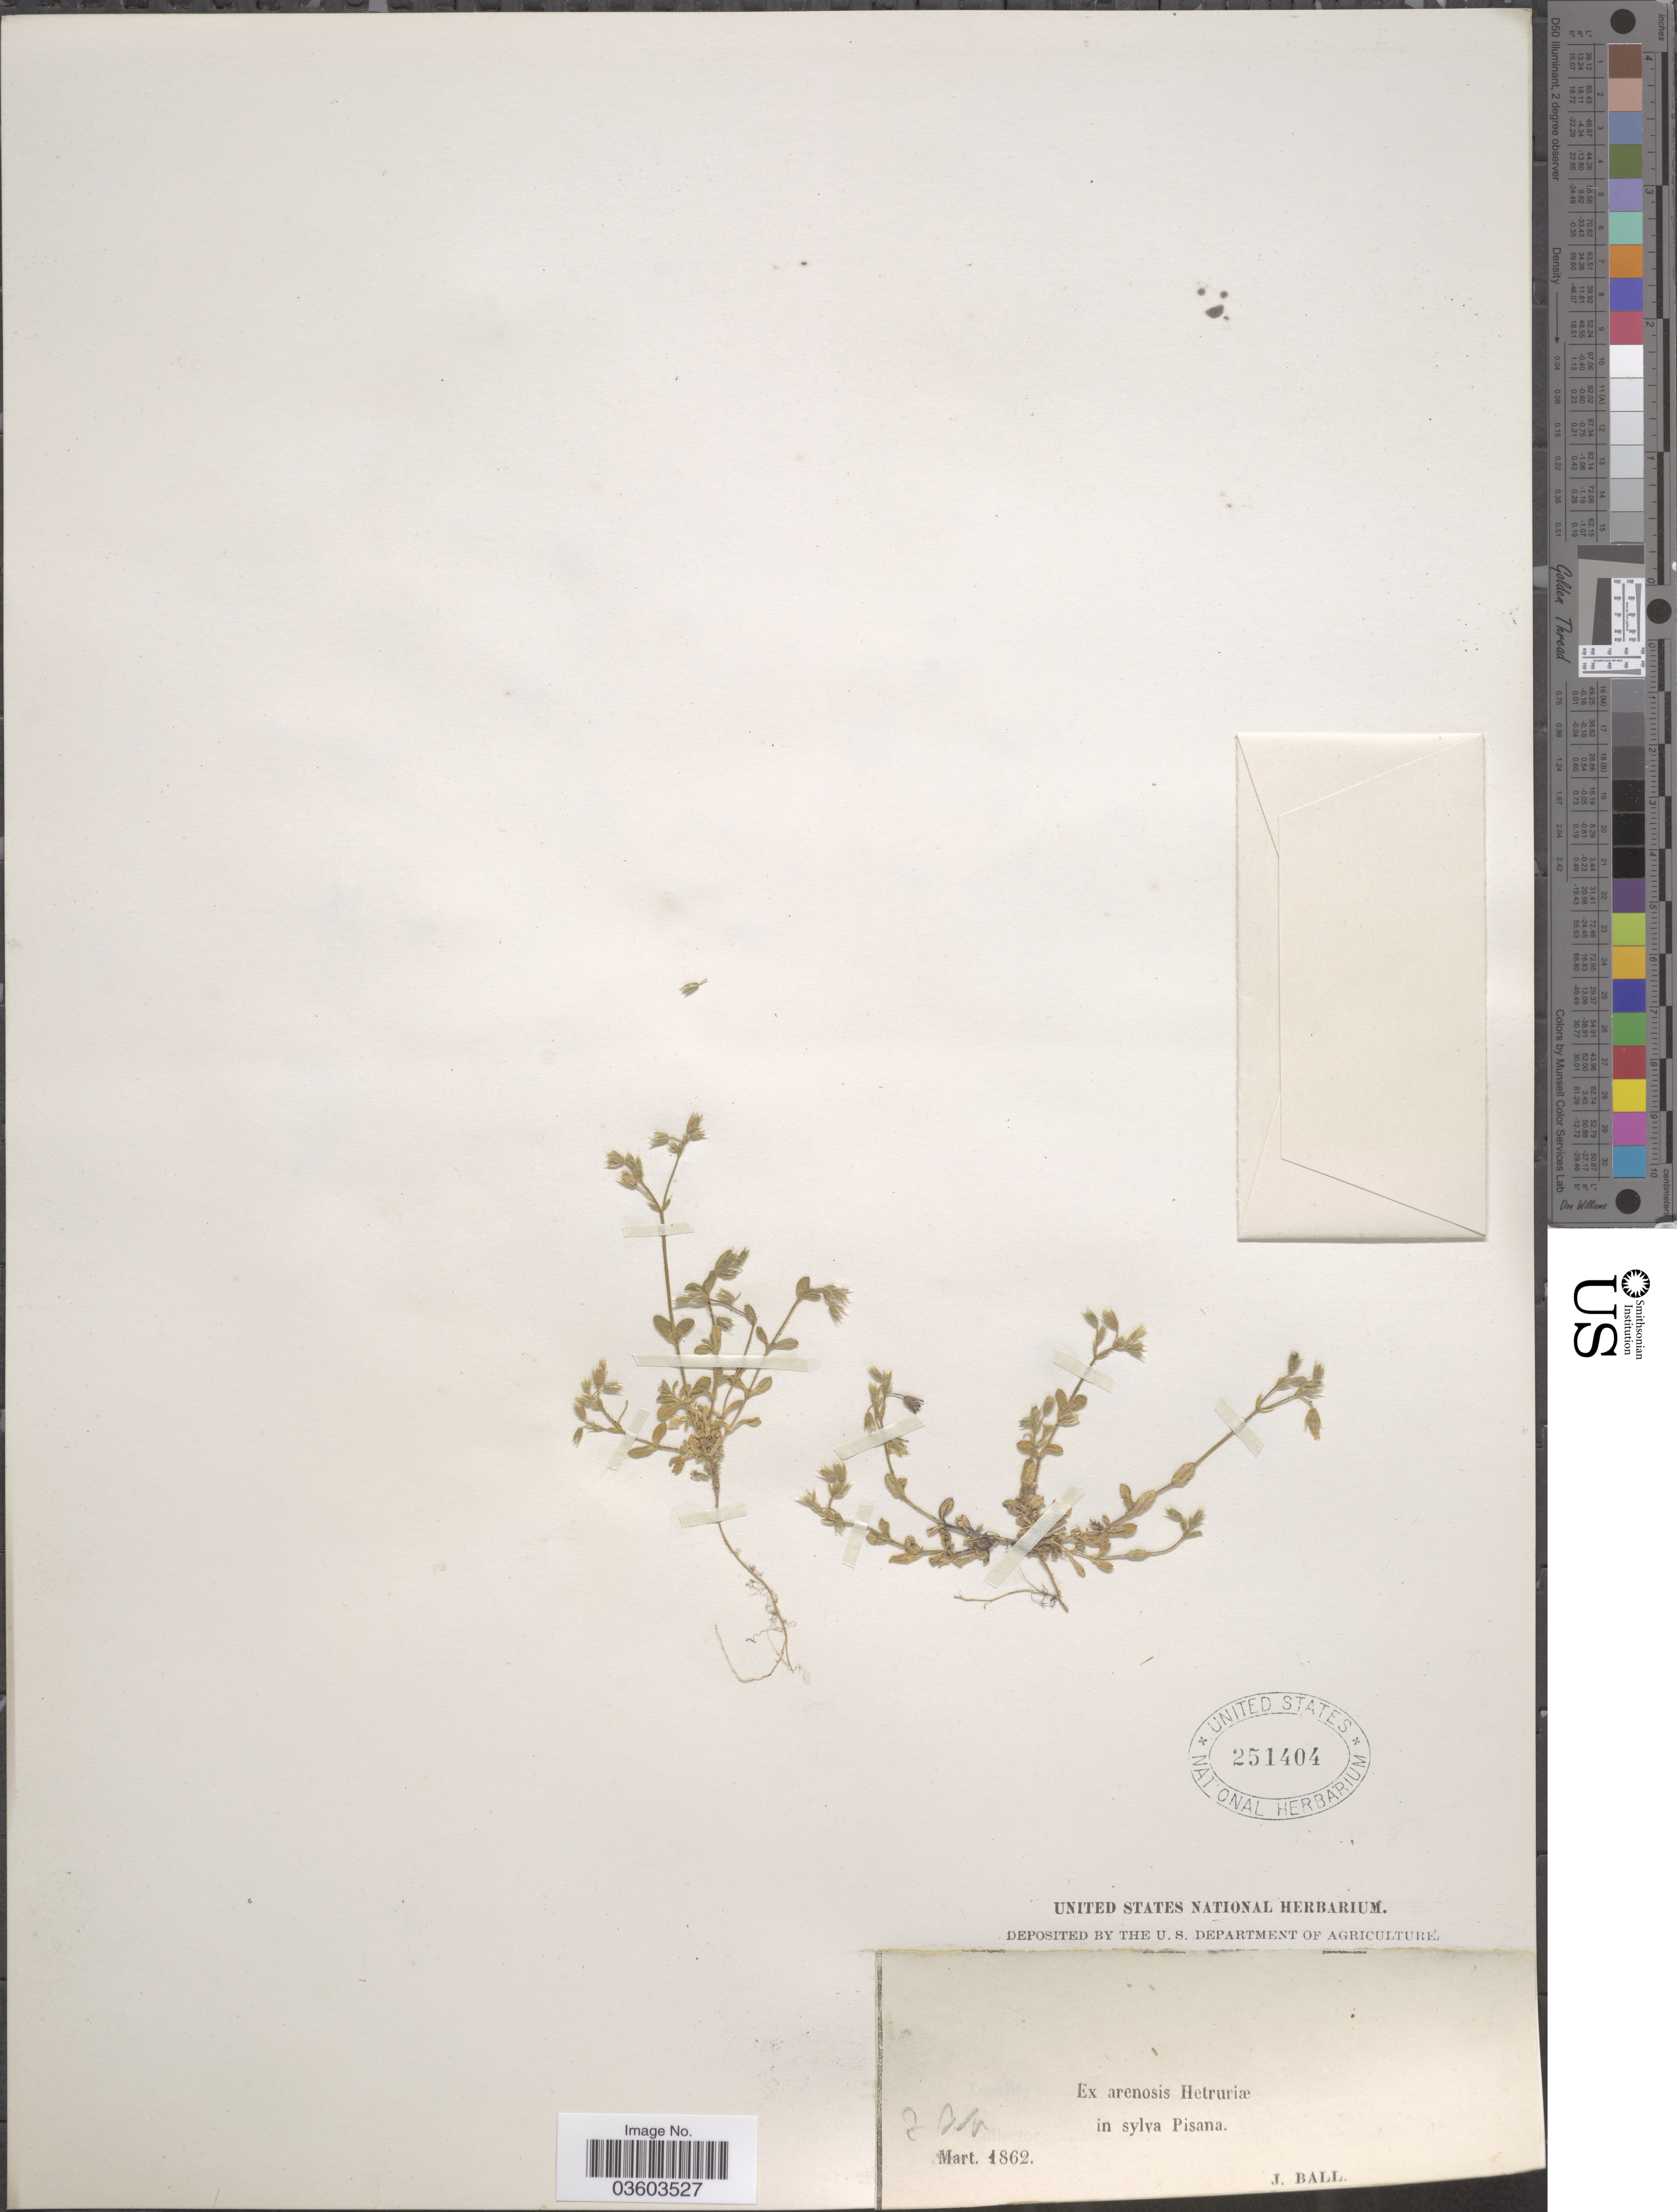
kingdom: Plantae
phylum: Tracheophyta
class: Magnoliopsida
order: Caryophyllales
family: Caryophyllaceae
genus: Cerastium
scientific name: Cerastium sp.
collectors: J. Ball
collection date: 1862-04-08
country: Italy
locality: Ex arenosis Hetruriæ in sylva Pisana.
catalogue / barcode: US 251404